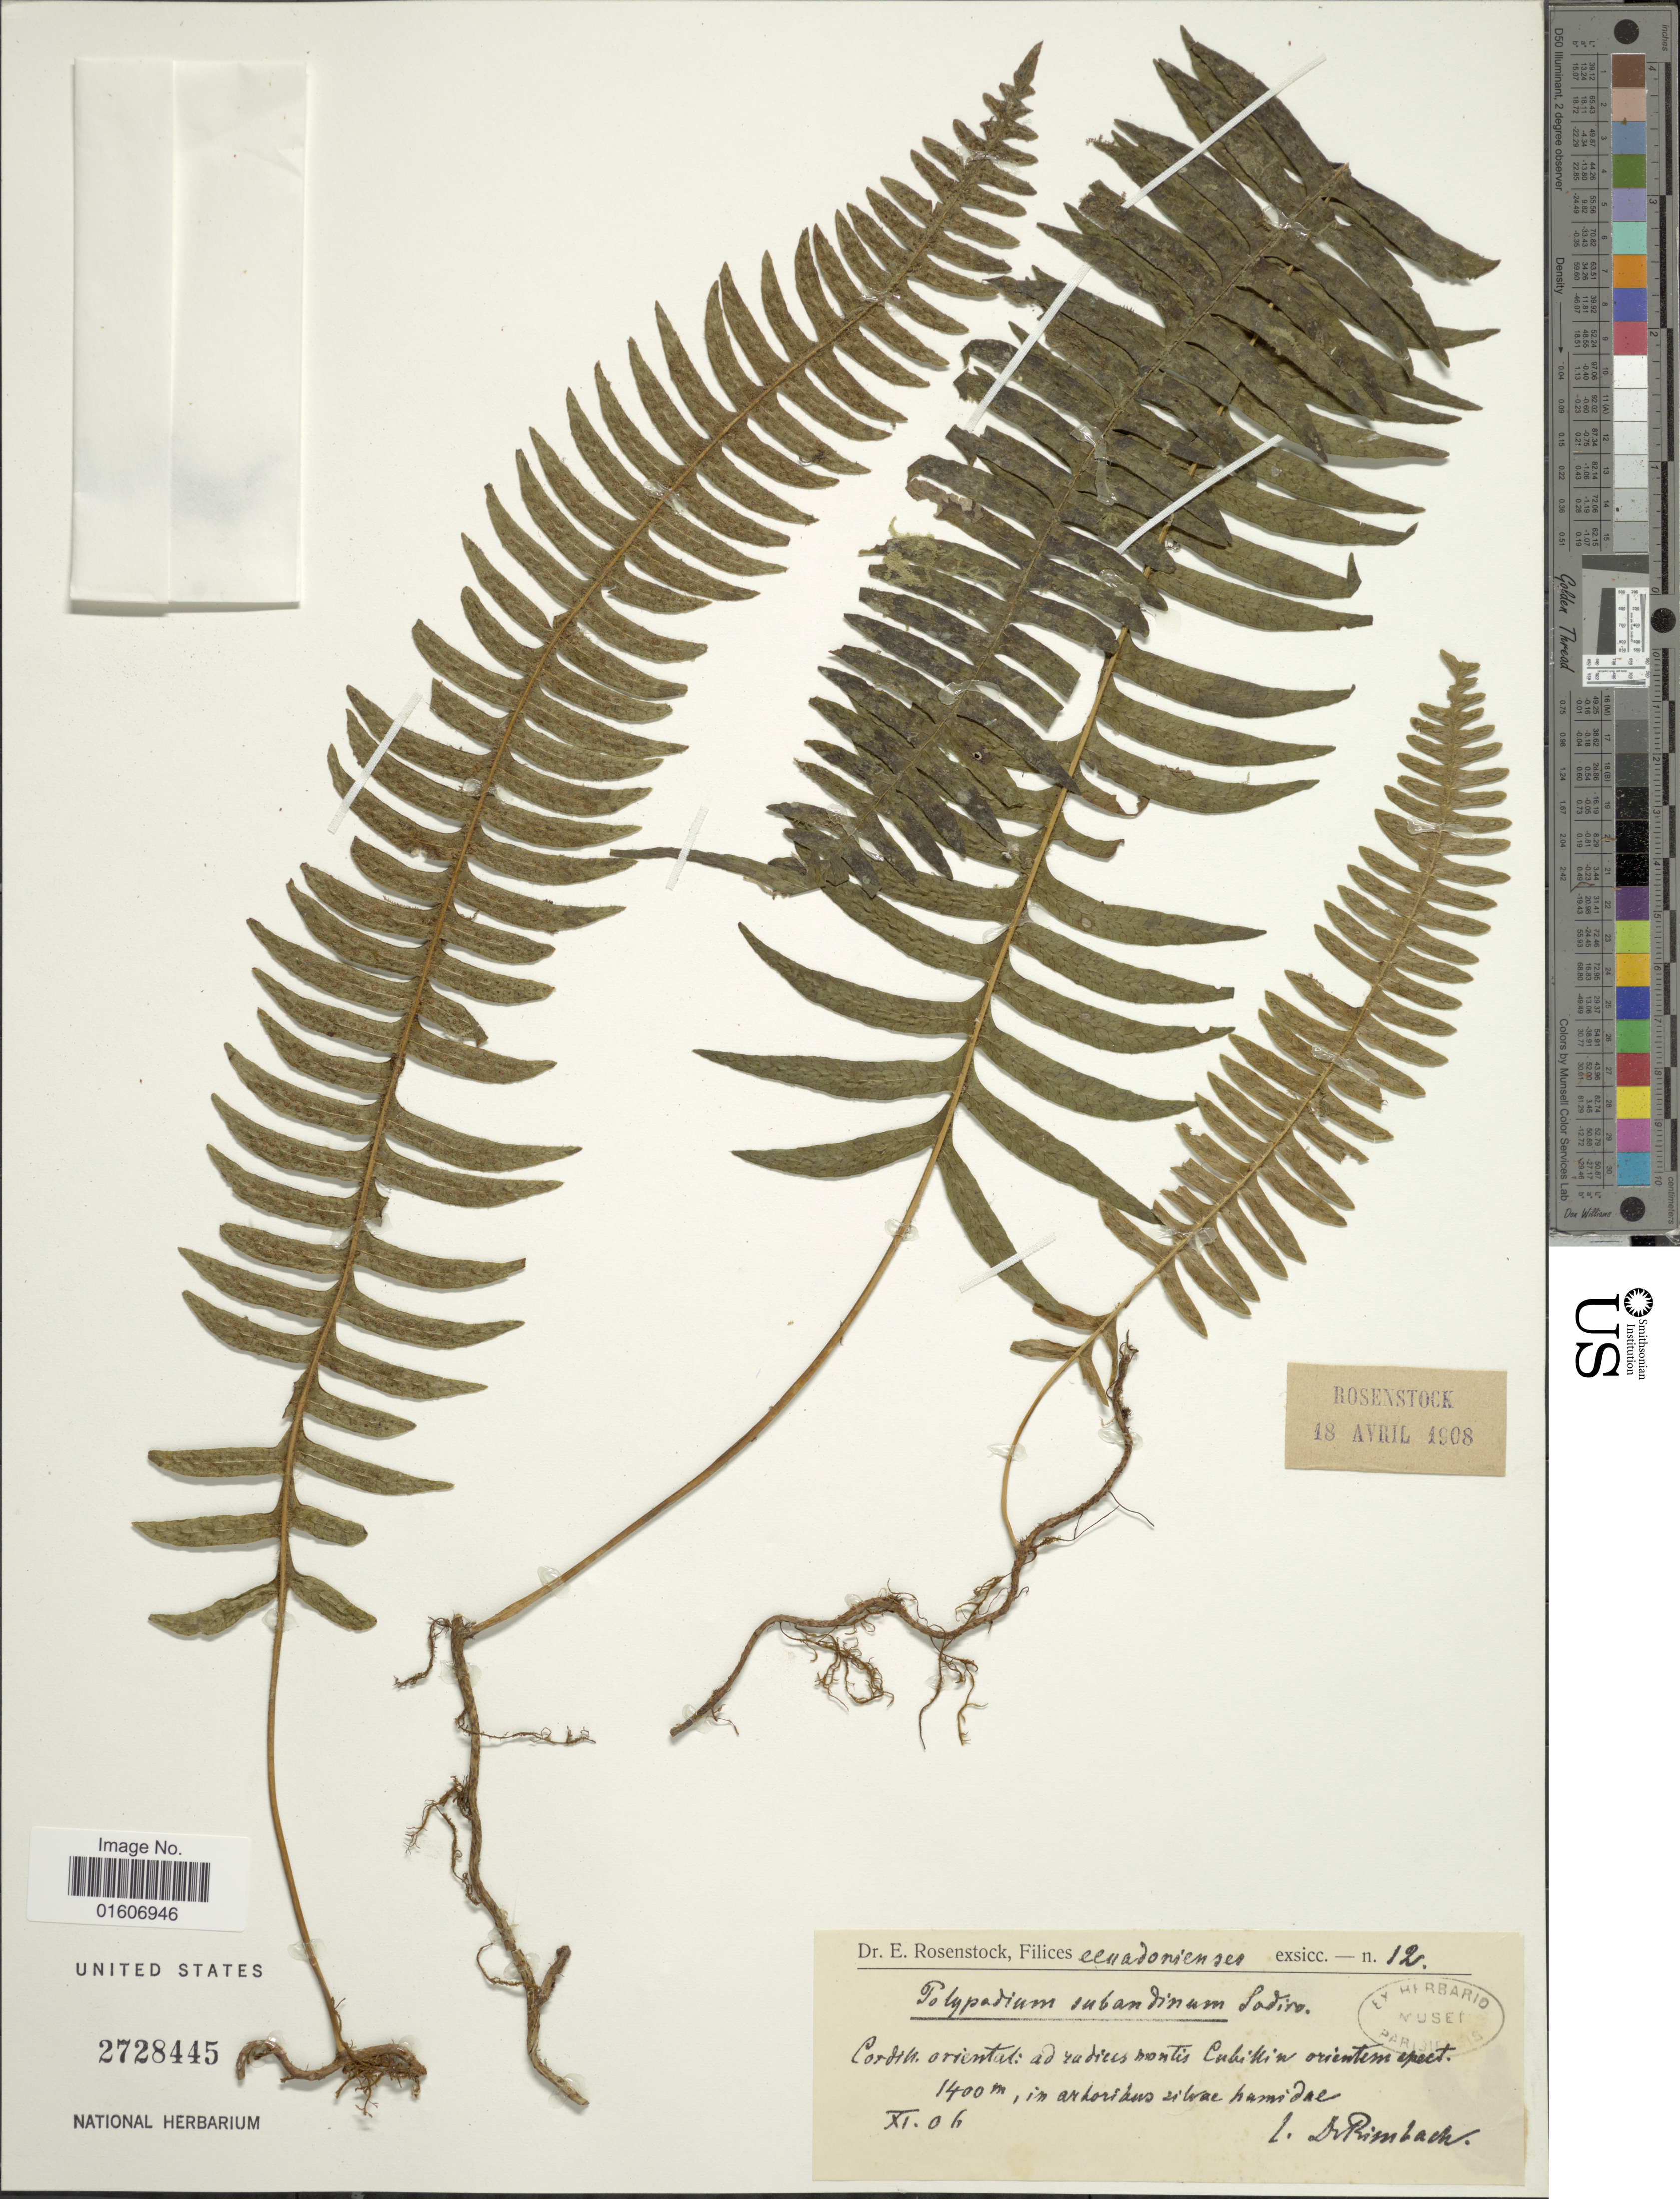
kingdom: Plantae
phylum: Tracheophyta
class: Polypodiopsida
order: Polypodiales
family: Polypodiaceae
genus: Serpocaulon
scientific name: Serpocaulon subandinum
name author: (Sod.) A.R. Sm.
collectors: Rimbach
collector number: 12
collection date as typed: Transcribed d/m/y: /11/6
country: Ecuador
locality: Cordill oriental: ad rudices montis Cubillin orientem spect, in arboribus silvae humidae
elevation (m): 1400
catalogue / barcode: US 2728445